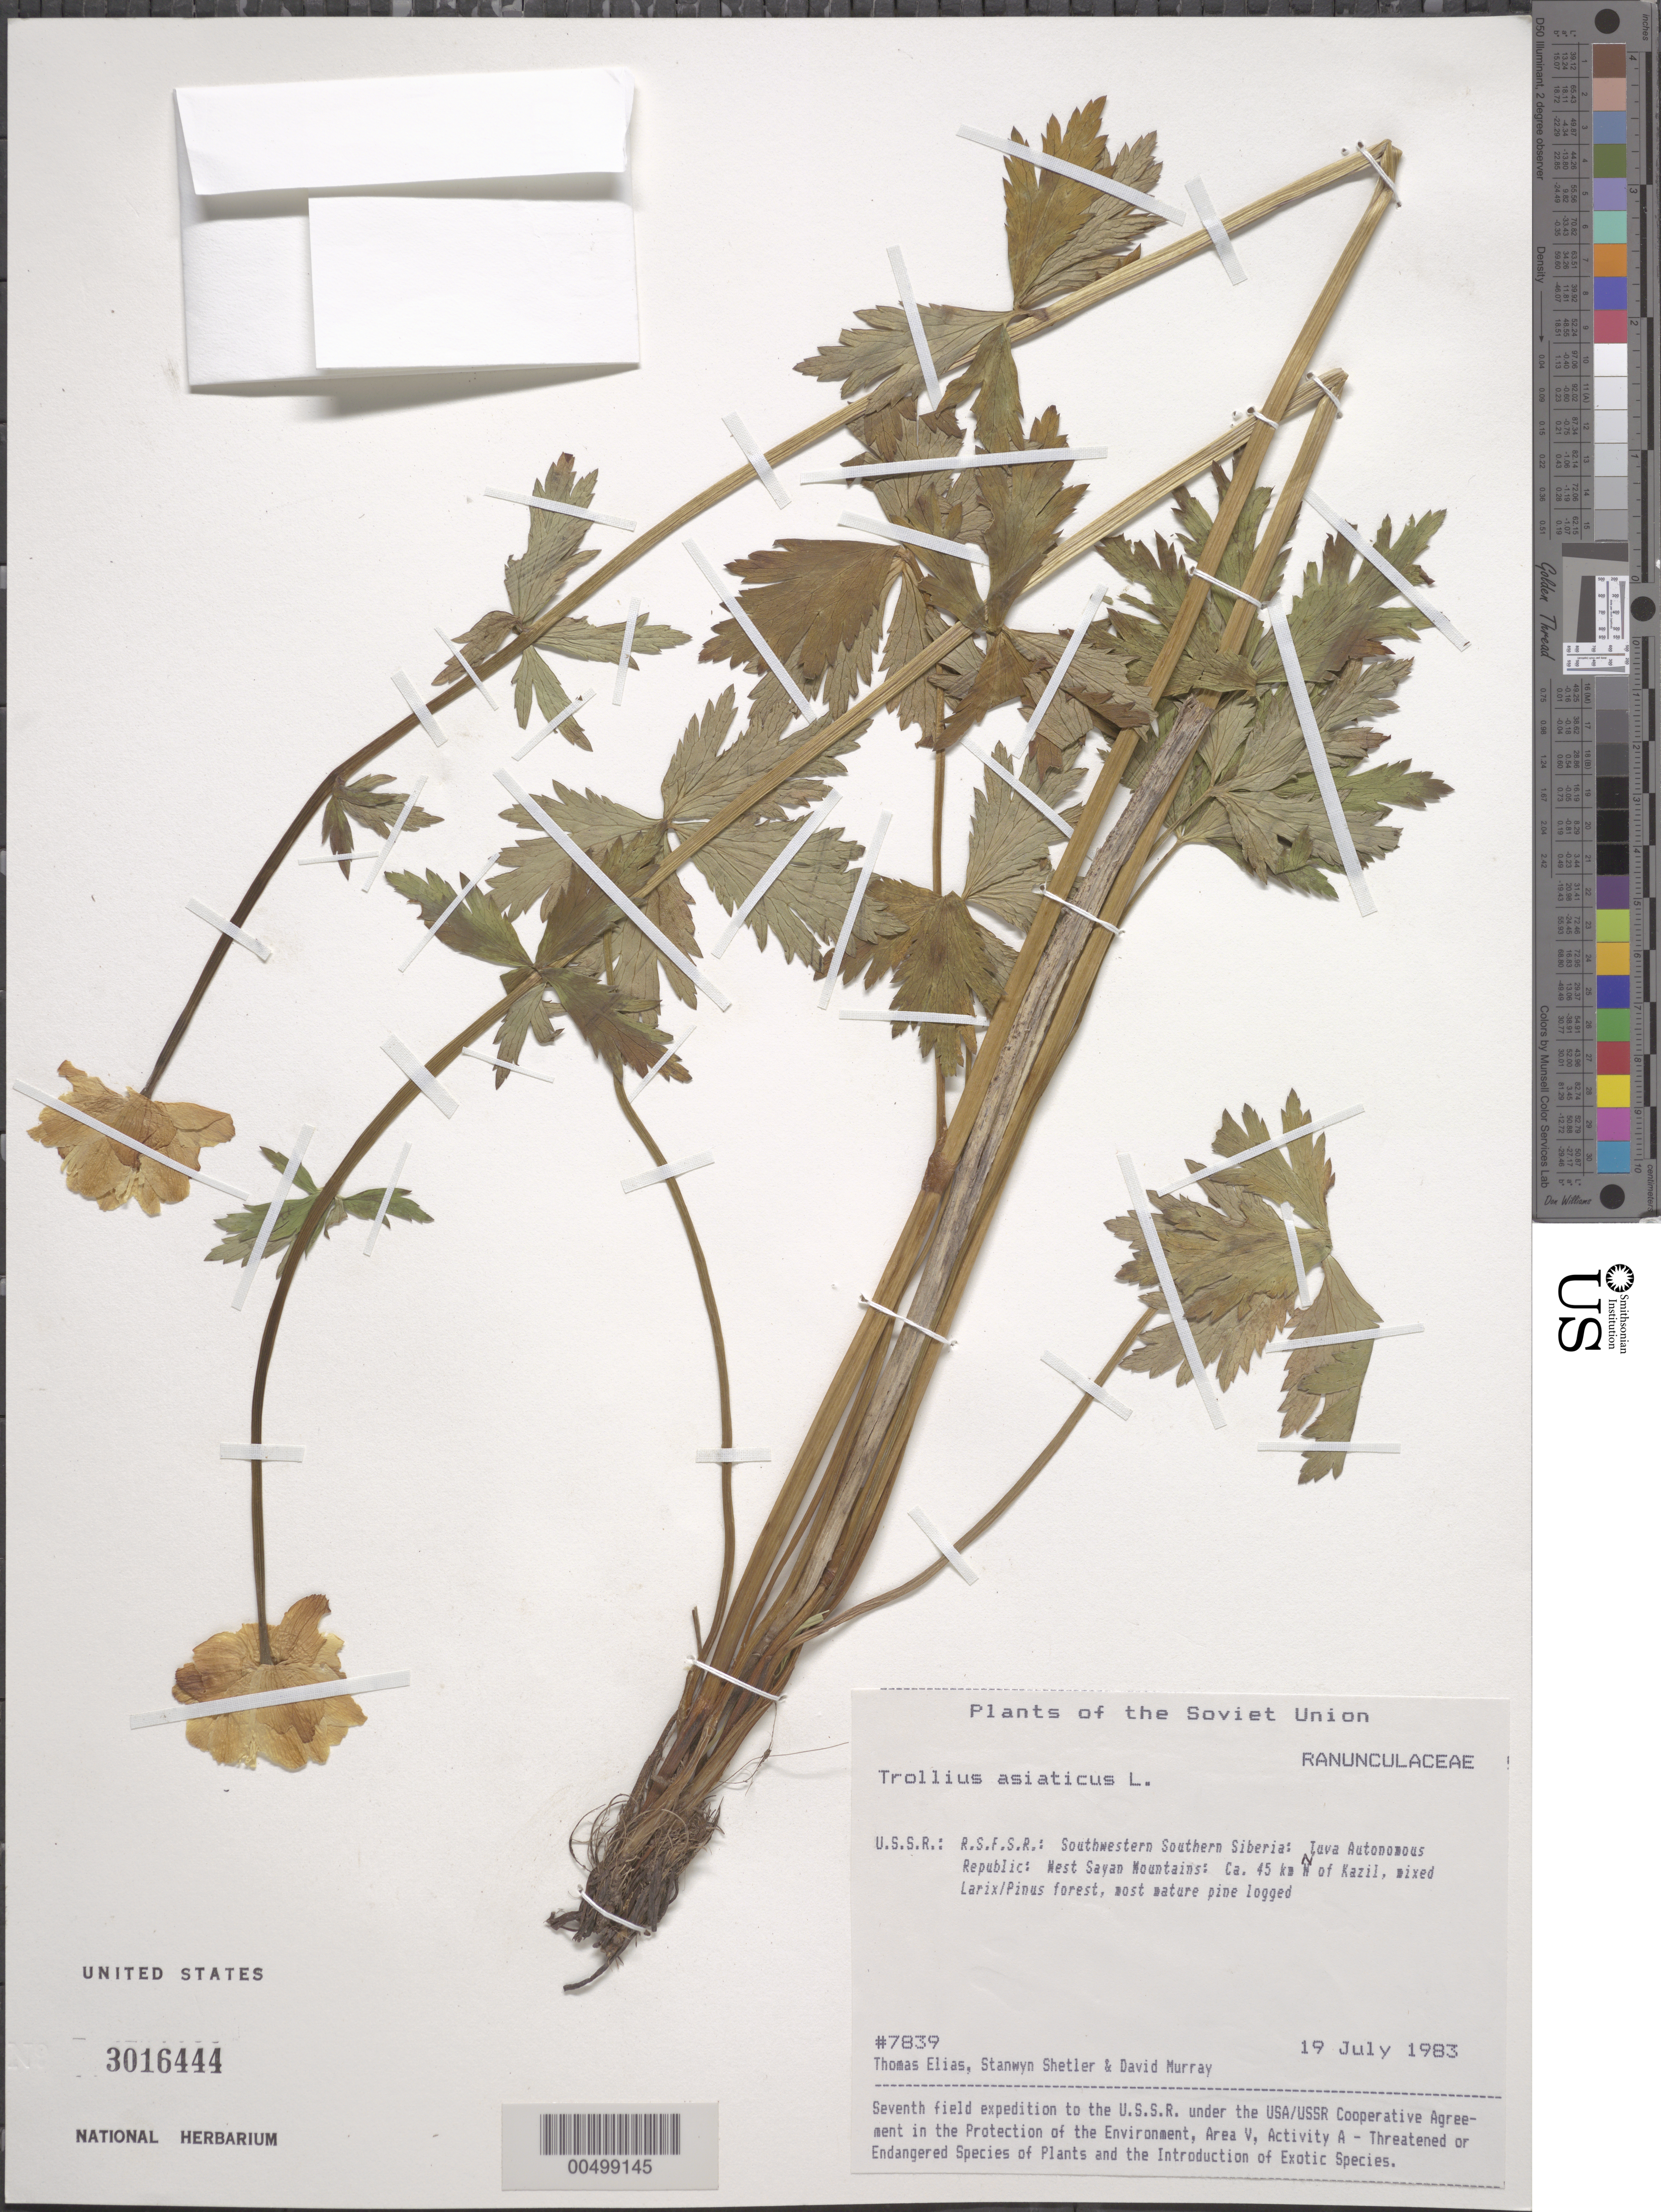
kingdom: Plantae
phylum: Tracheophyta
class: Magnoliopsida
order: Ranunculales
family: Ranunculaceae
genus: Trollius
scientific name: Trollius asiaticus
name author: L.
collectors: T. Elias, S. Shetler & D. F. Murray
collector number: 7839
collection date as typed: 19 Jul 1983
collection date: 1983-07-19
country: Russian Federation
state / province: Tuva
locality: West Sayan Mountains, ca. 45 km N of Kazil [Kyzyl]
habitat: mixed Larix/Pinus forest, most mature pine logged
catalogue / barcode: US 3016444